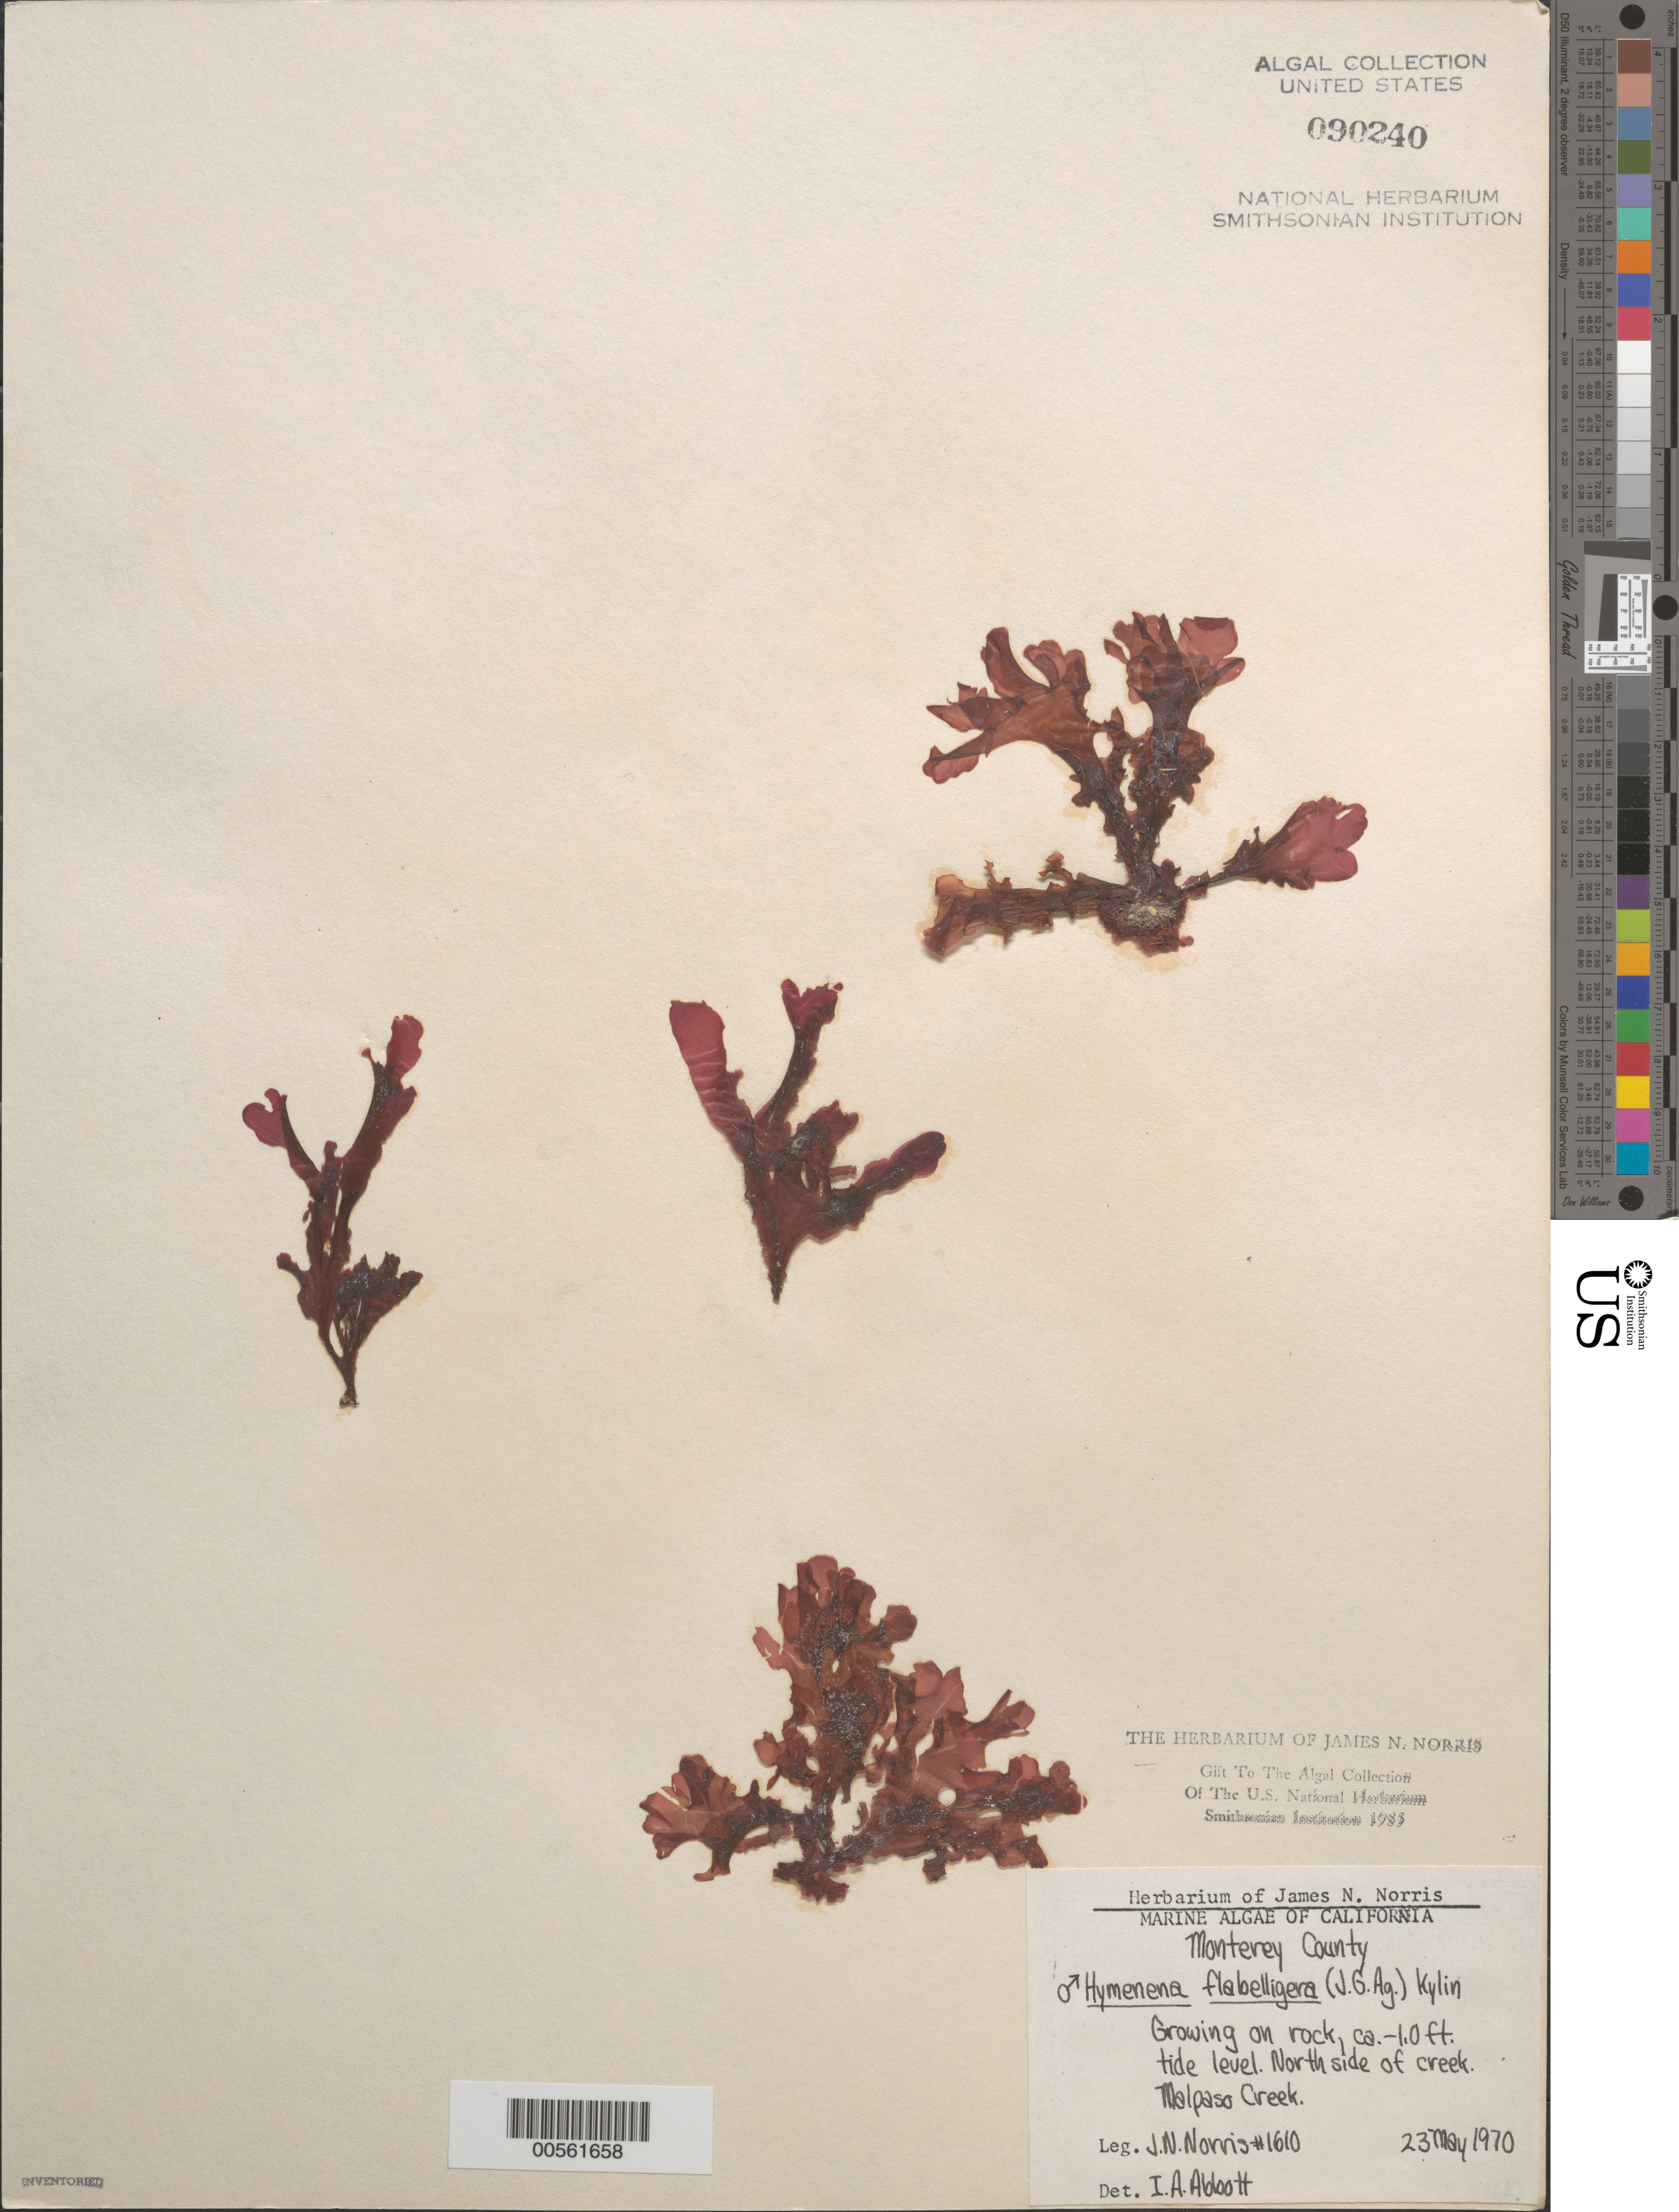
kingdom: Plantae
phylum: Rhodophyta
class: Florideophyceae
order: Ceramiales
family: Delesseriaceae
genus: Hymenena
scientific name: Hymenena flabelligera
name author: (J. Agardh) Kylin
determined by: Abbott, Isabella A.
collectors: J. N. Norris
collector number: JN-1610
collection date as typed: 23 May 1970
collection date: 1970-05-23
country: United States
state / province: California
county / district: Monterey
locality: Malpaso Creek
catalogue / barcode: US 90240